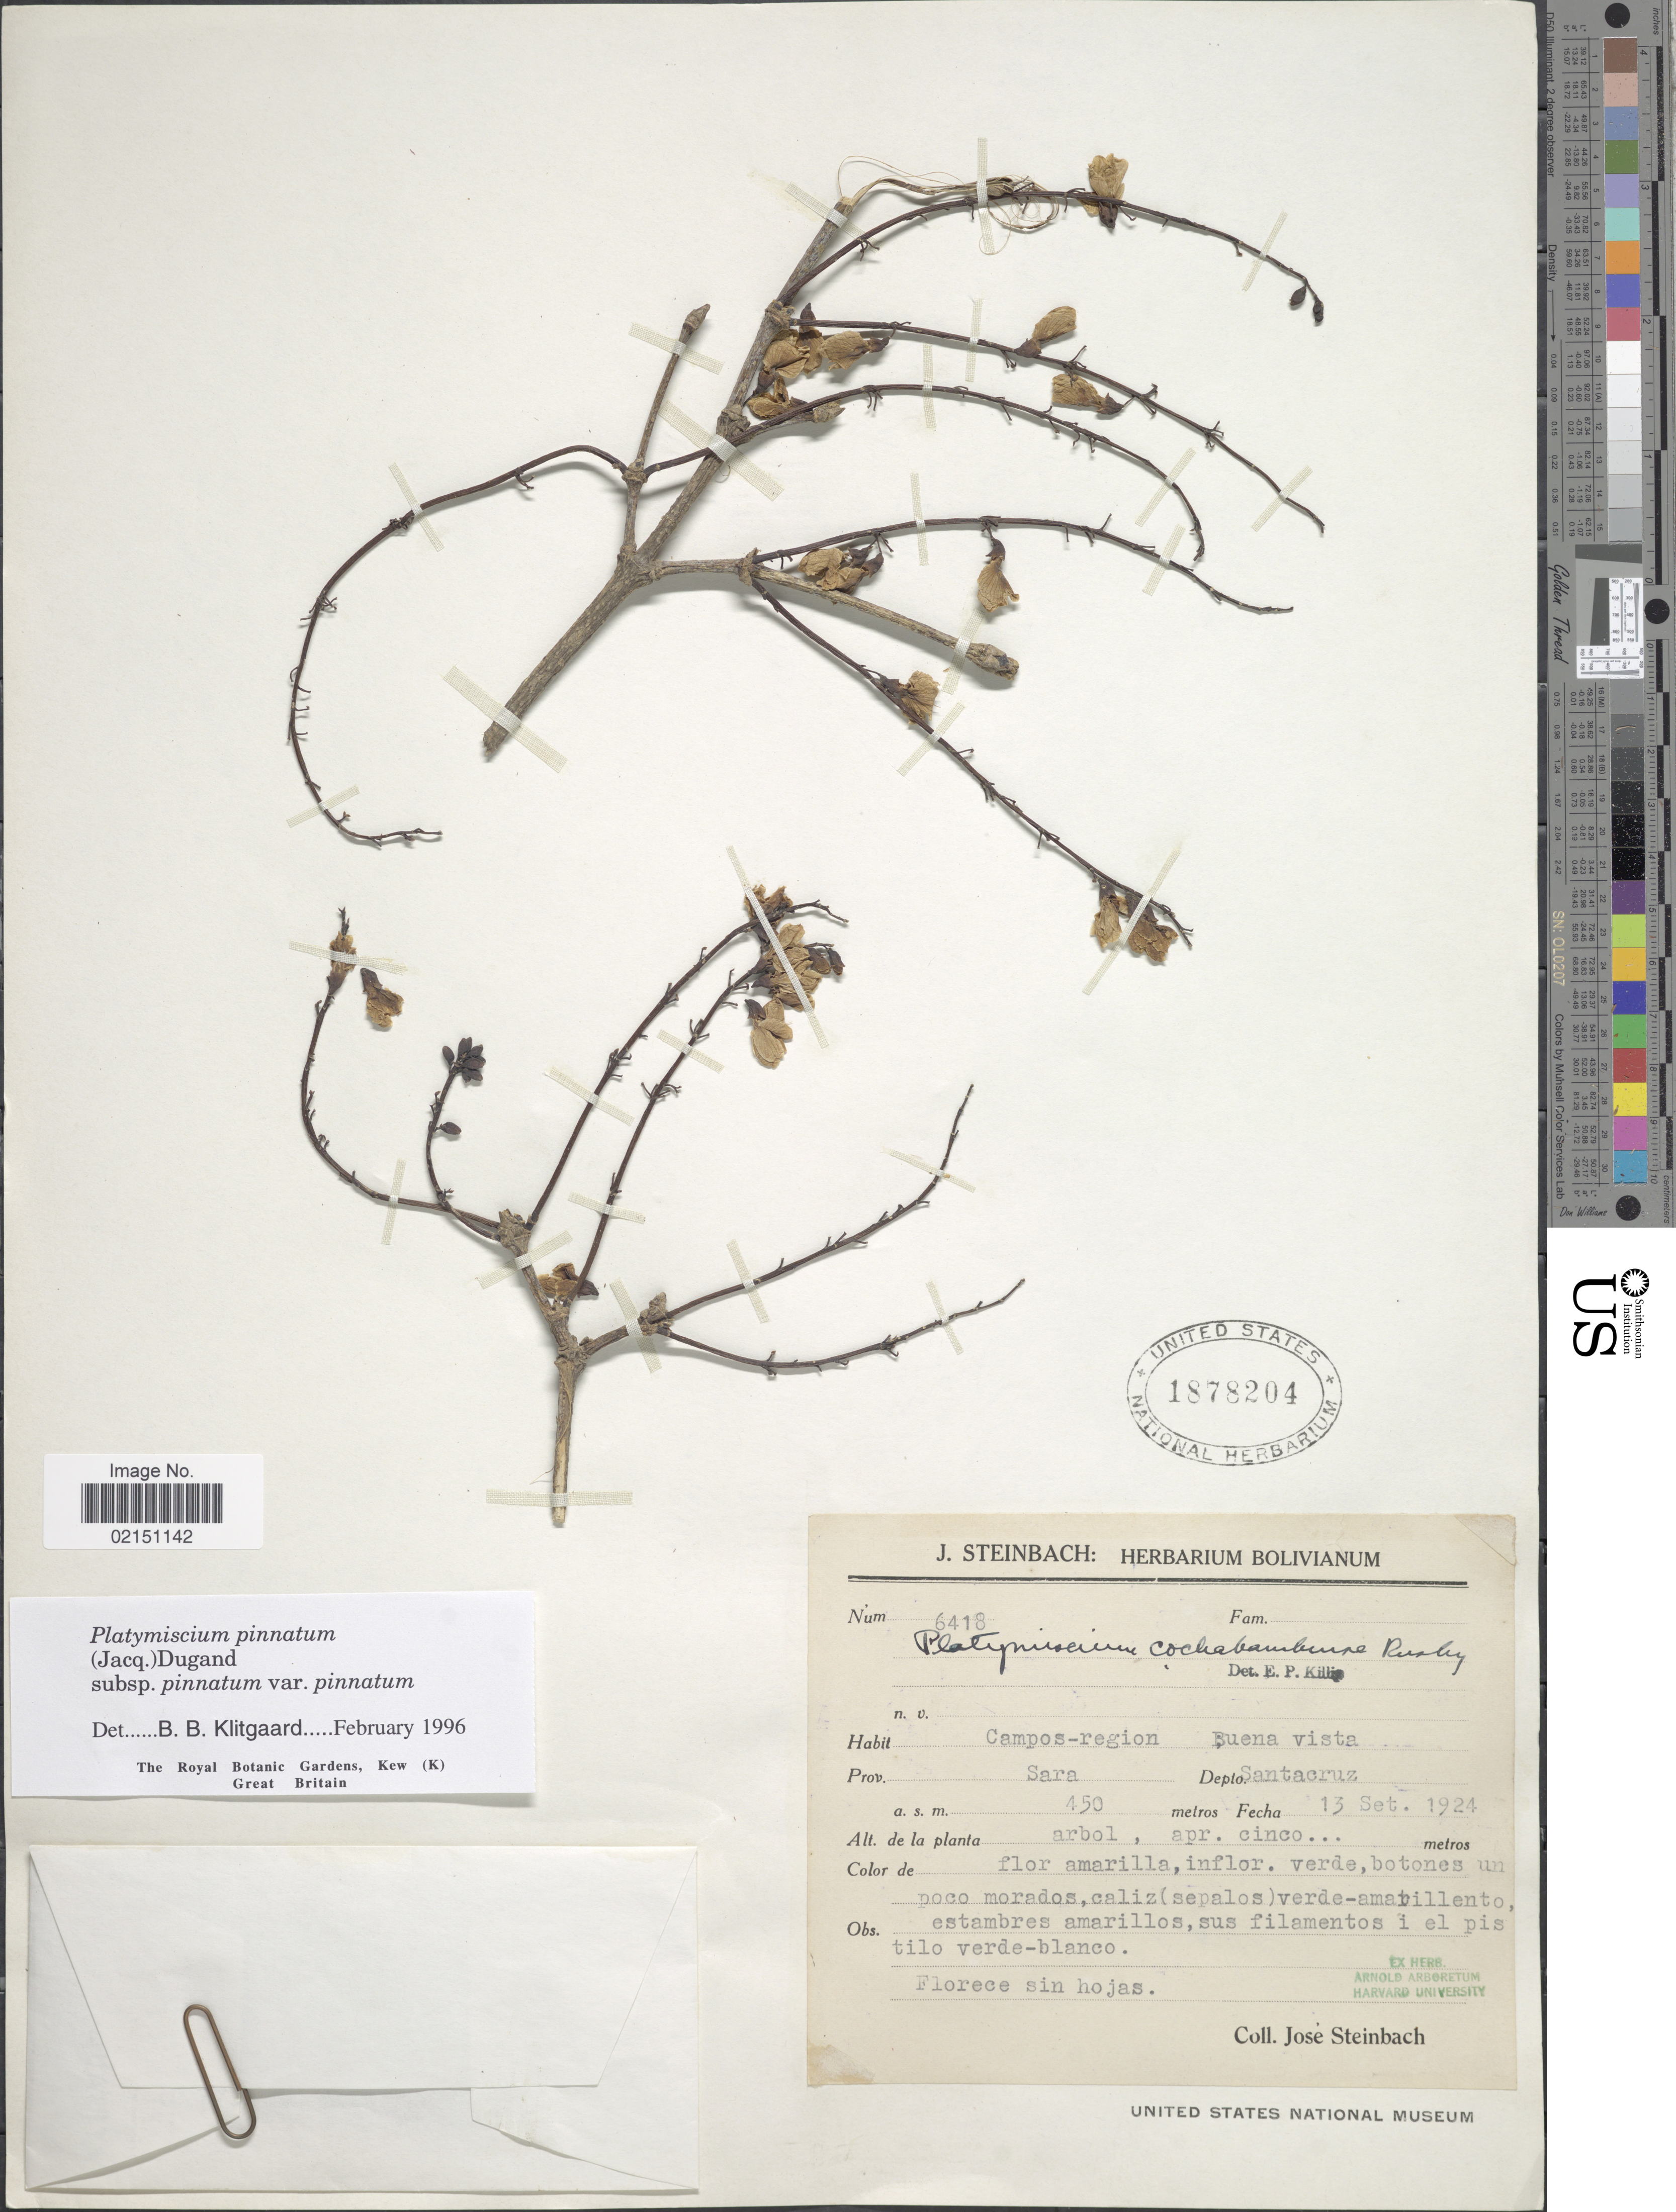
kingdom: Plantae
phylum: Tracheophyta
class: Magnoliopsida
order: Fabales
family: Fabaceae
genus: Platymiscium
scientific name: Platymiscium pinnatum var. pinnatum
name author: (Jacq.)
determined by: Klitgaard, B. B.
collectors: J. Steinbach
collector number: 6418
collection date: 1924-09-13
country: Bolivia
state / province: Santa Cruz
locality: Habitat: Campos-region. Buena Vista. Prov. Sara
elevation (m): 450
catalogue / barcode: US 1878204